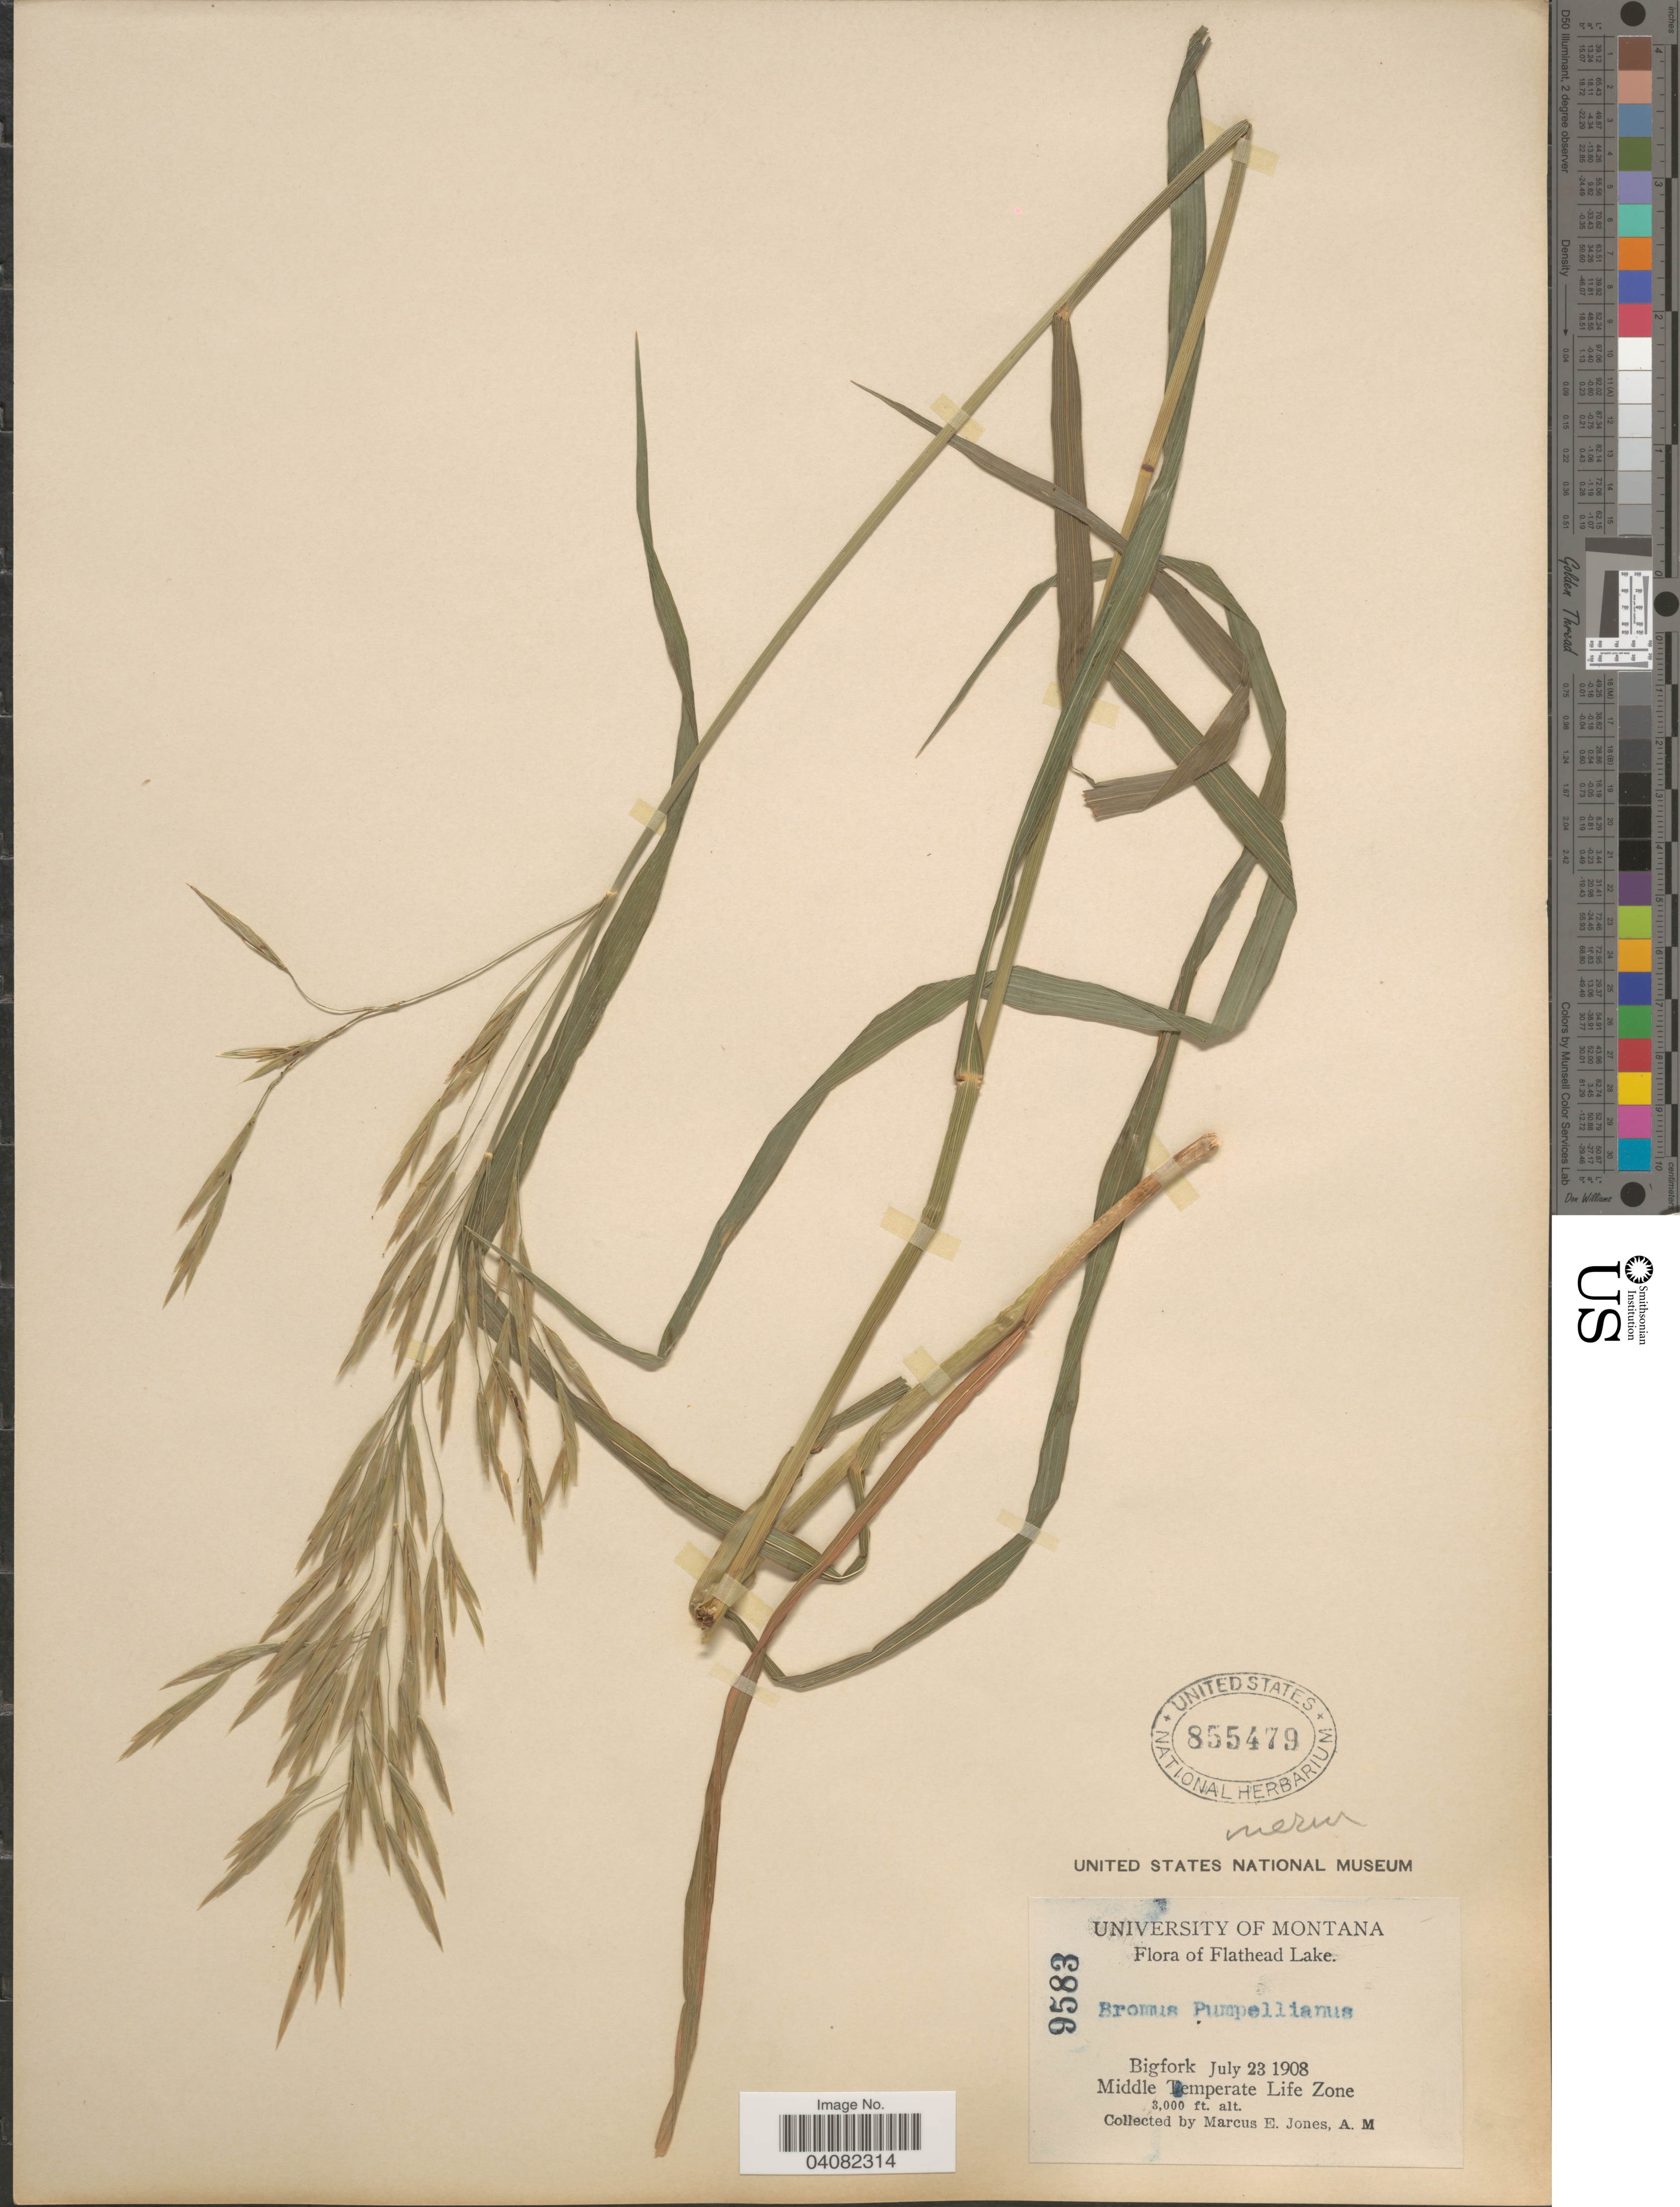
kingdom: Plantae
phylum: Tracheophyta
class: Liliopsida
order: Poales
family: Poaceae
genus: Bromus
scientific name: Bromus inermis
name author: Leyss.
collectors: M. E. Jones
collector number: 9583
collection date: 1908-07-23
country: United States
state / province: Montana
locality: Flathead Lake. Bigfork. Middle Temperate Life Zone.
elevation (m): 914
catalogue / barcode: US 855479